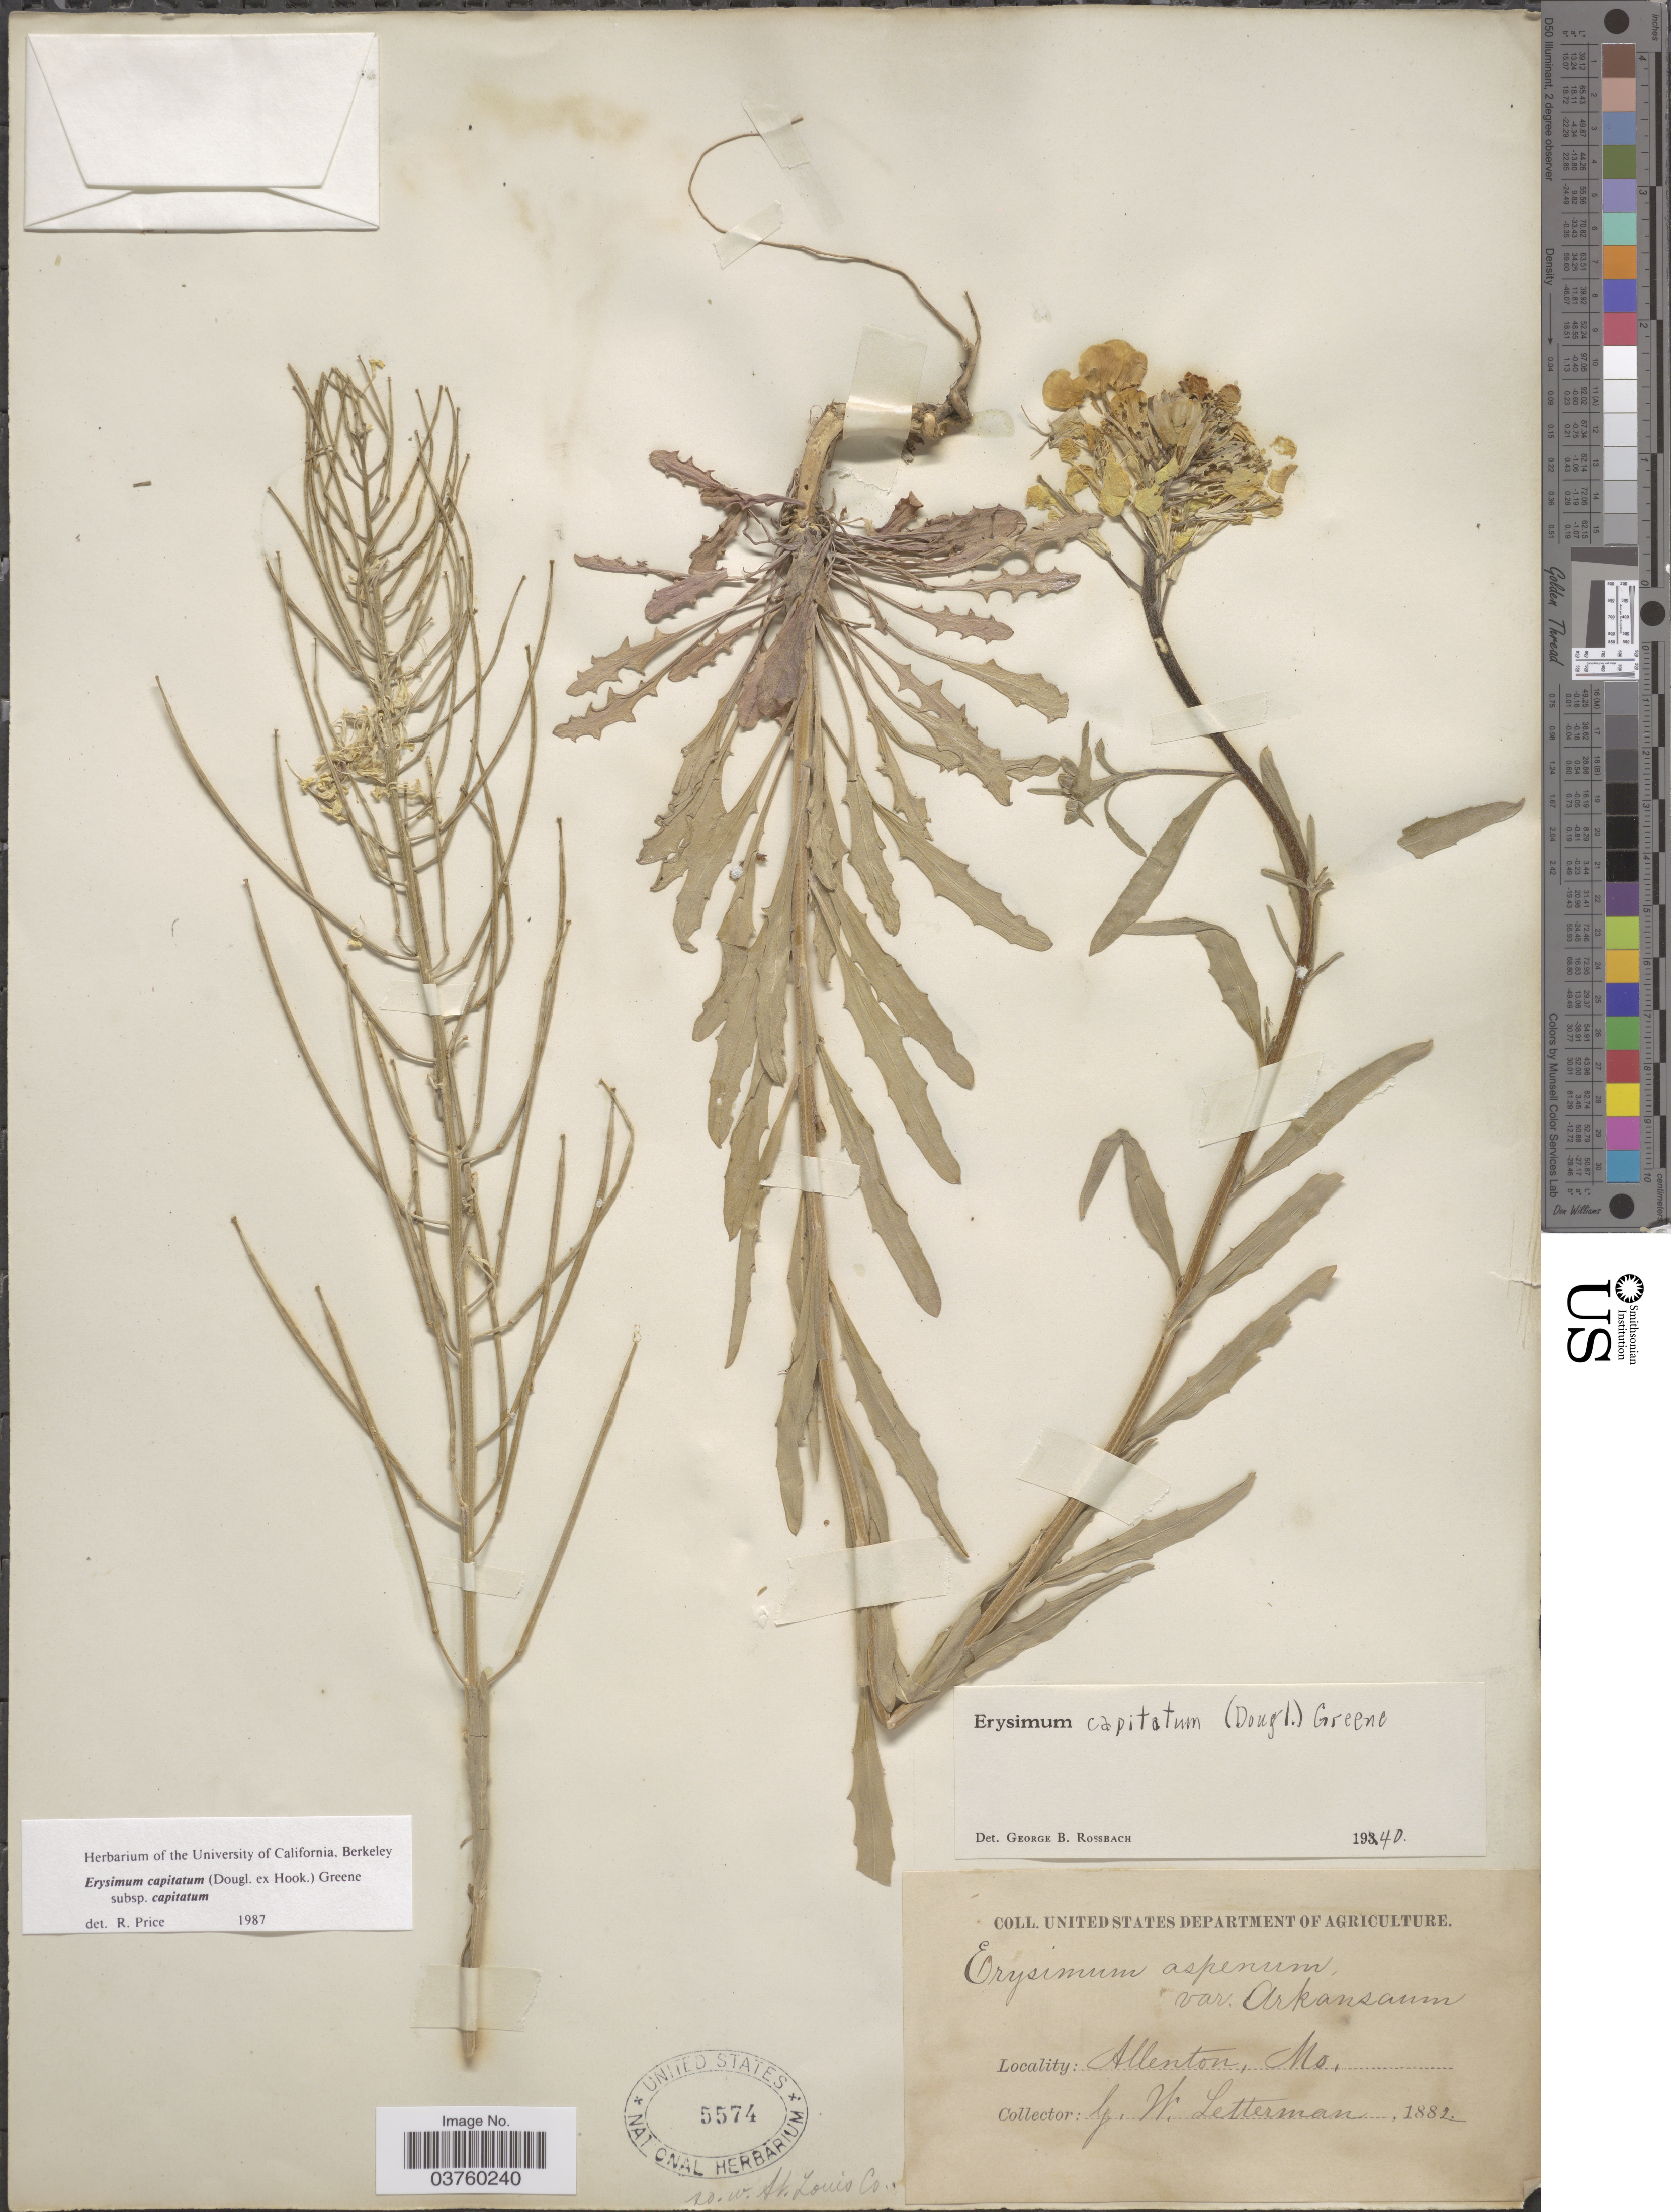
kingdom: Plantae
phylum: Tracheophyta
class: Magnoliopsida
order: Brassicales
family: Brassicaceae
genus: Erysimum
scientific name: Erysimum capitatum subsp. capitatum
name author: (Douglas ex Hook.) Greene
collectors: G. W. Letterman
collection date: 1882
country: United States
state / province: Missouri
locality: Allenton. so.w. St. Louis Co.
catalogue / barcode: US 5574